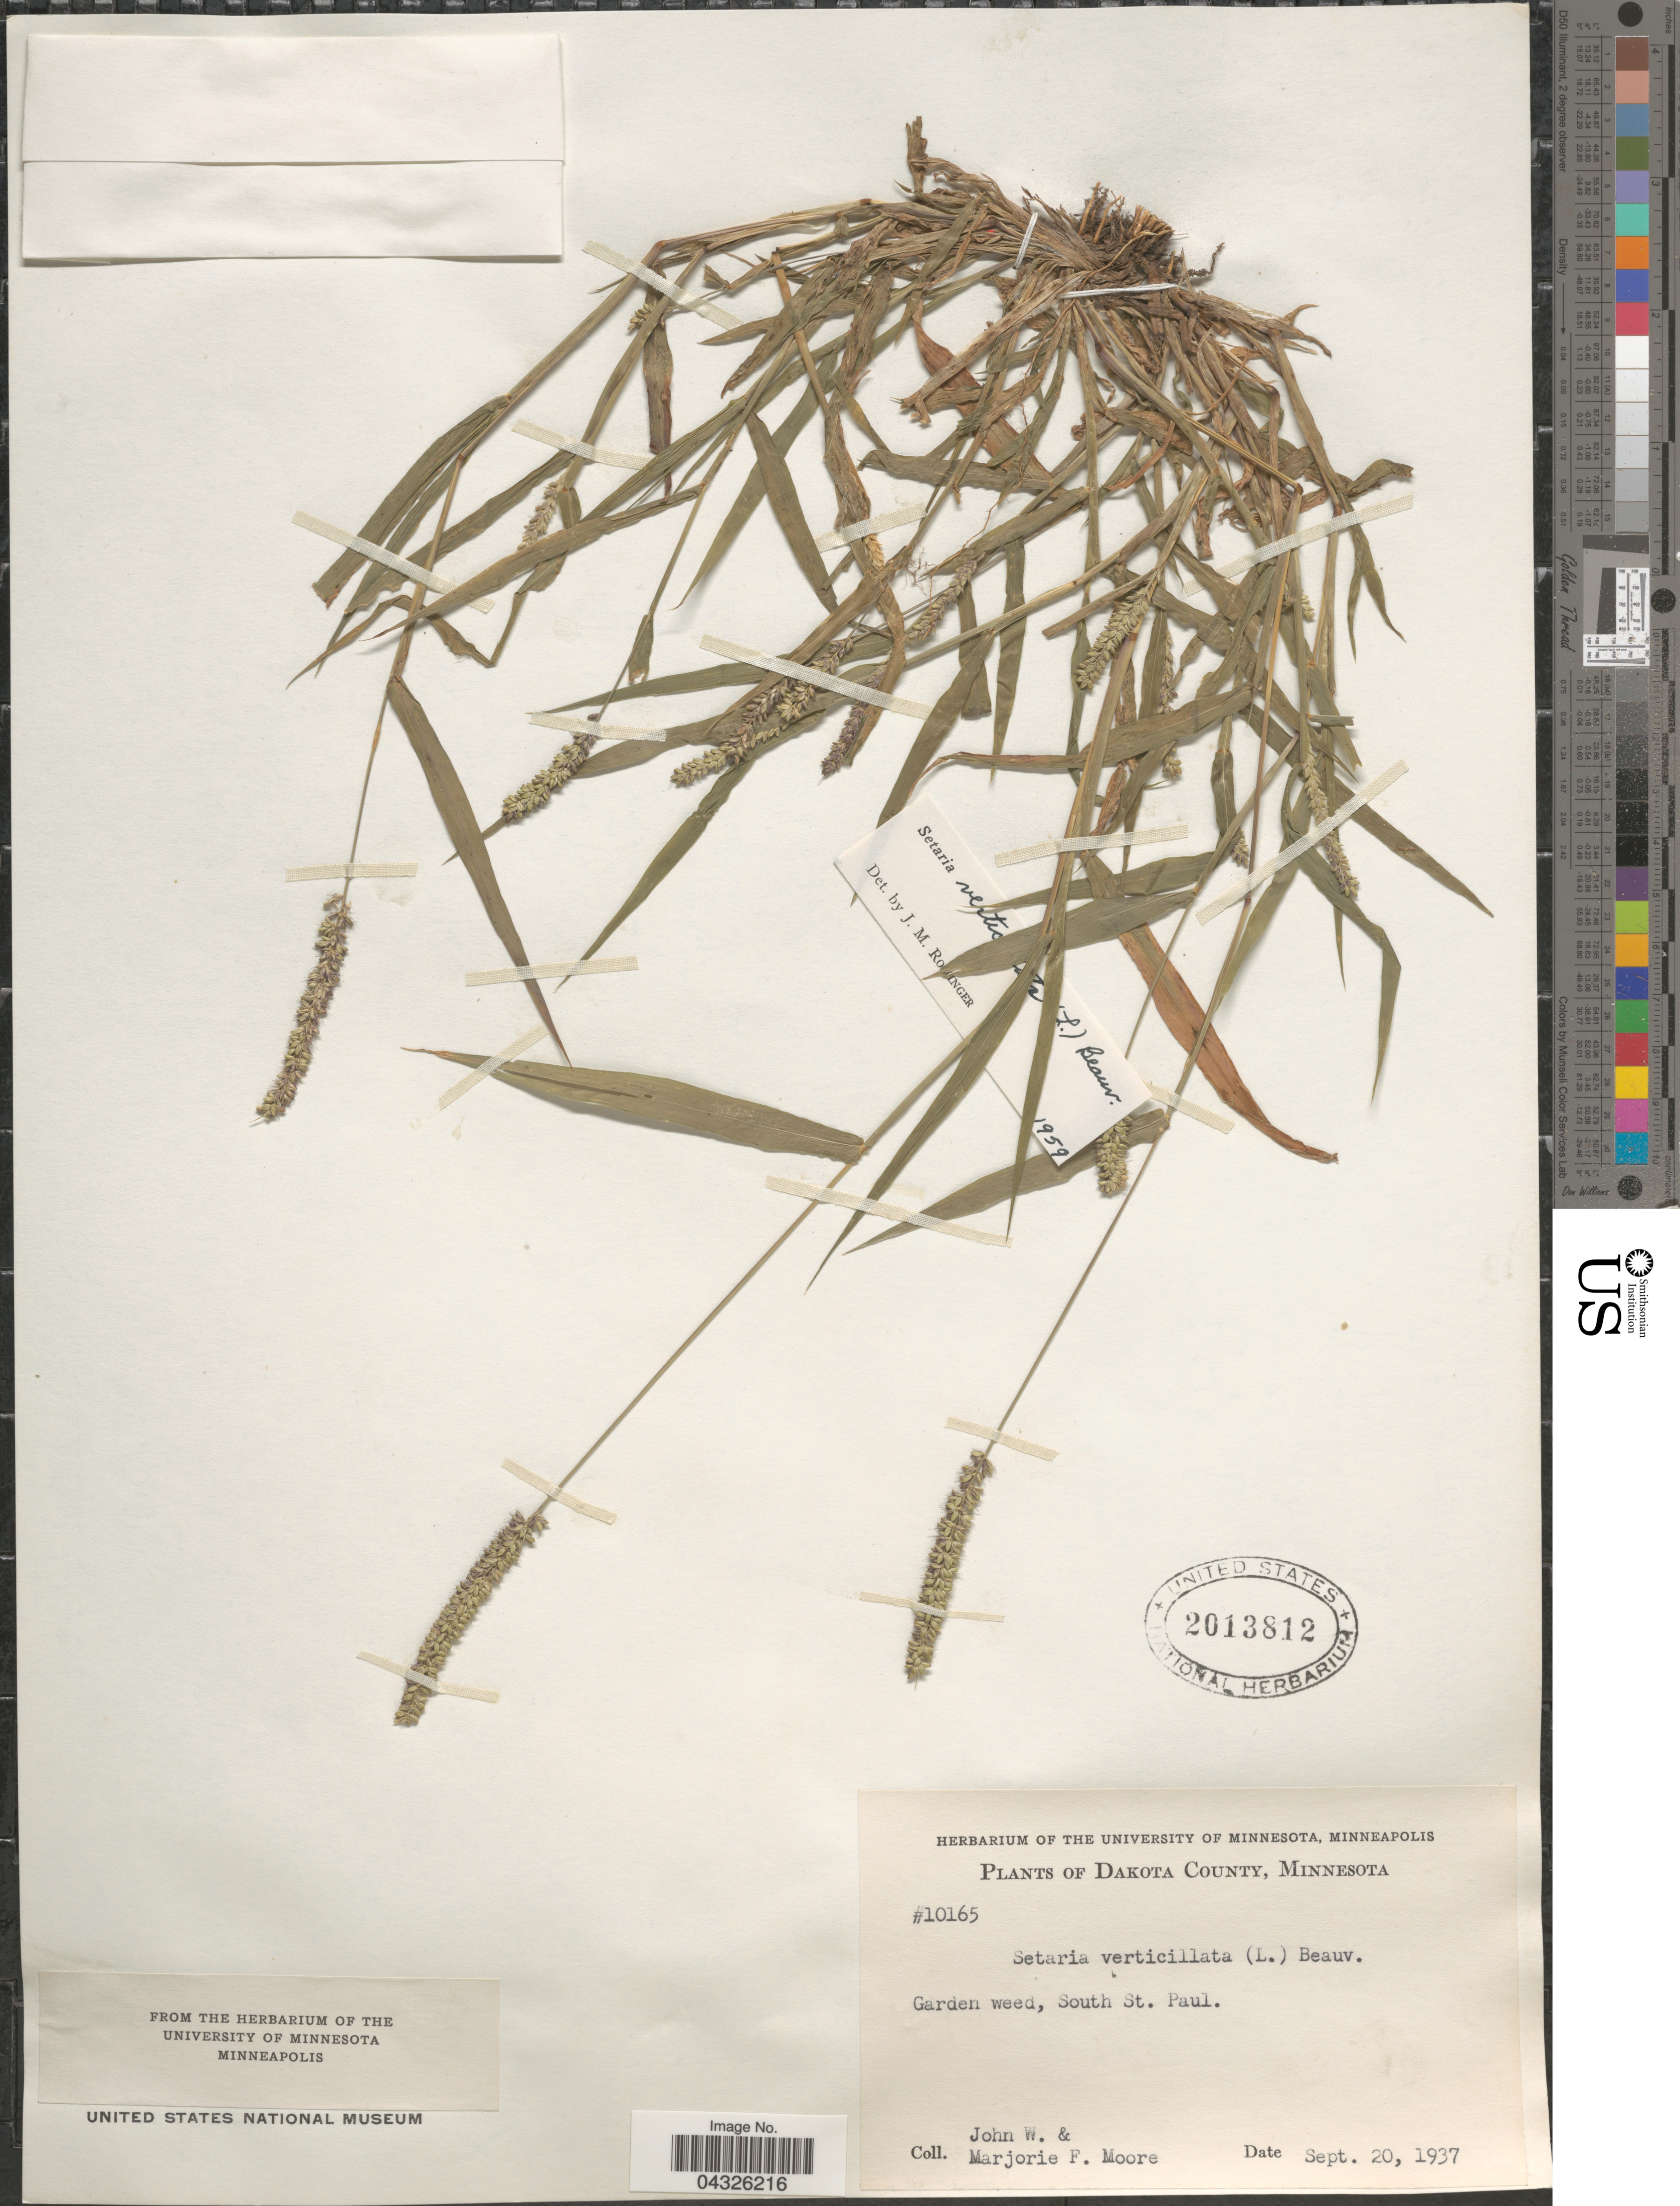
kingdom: Plantae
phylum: Tracheophyta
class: Liliopsida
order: Poales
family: Poaceae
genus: Setaria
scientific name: Setaria verticillata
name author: (L.) P. Beauv.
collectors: J. Moore & M. F. Moore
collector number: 10165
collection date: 1937-09-20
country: United States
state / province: Minnesota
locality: Dakota County. Garden weed, South St. Paul.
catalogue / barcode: US 2013812